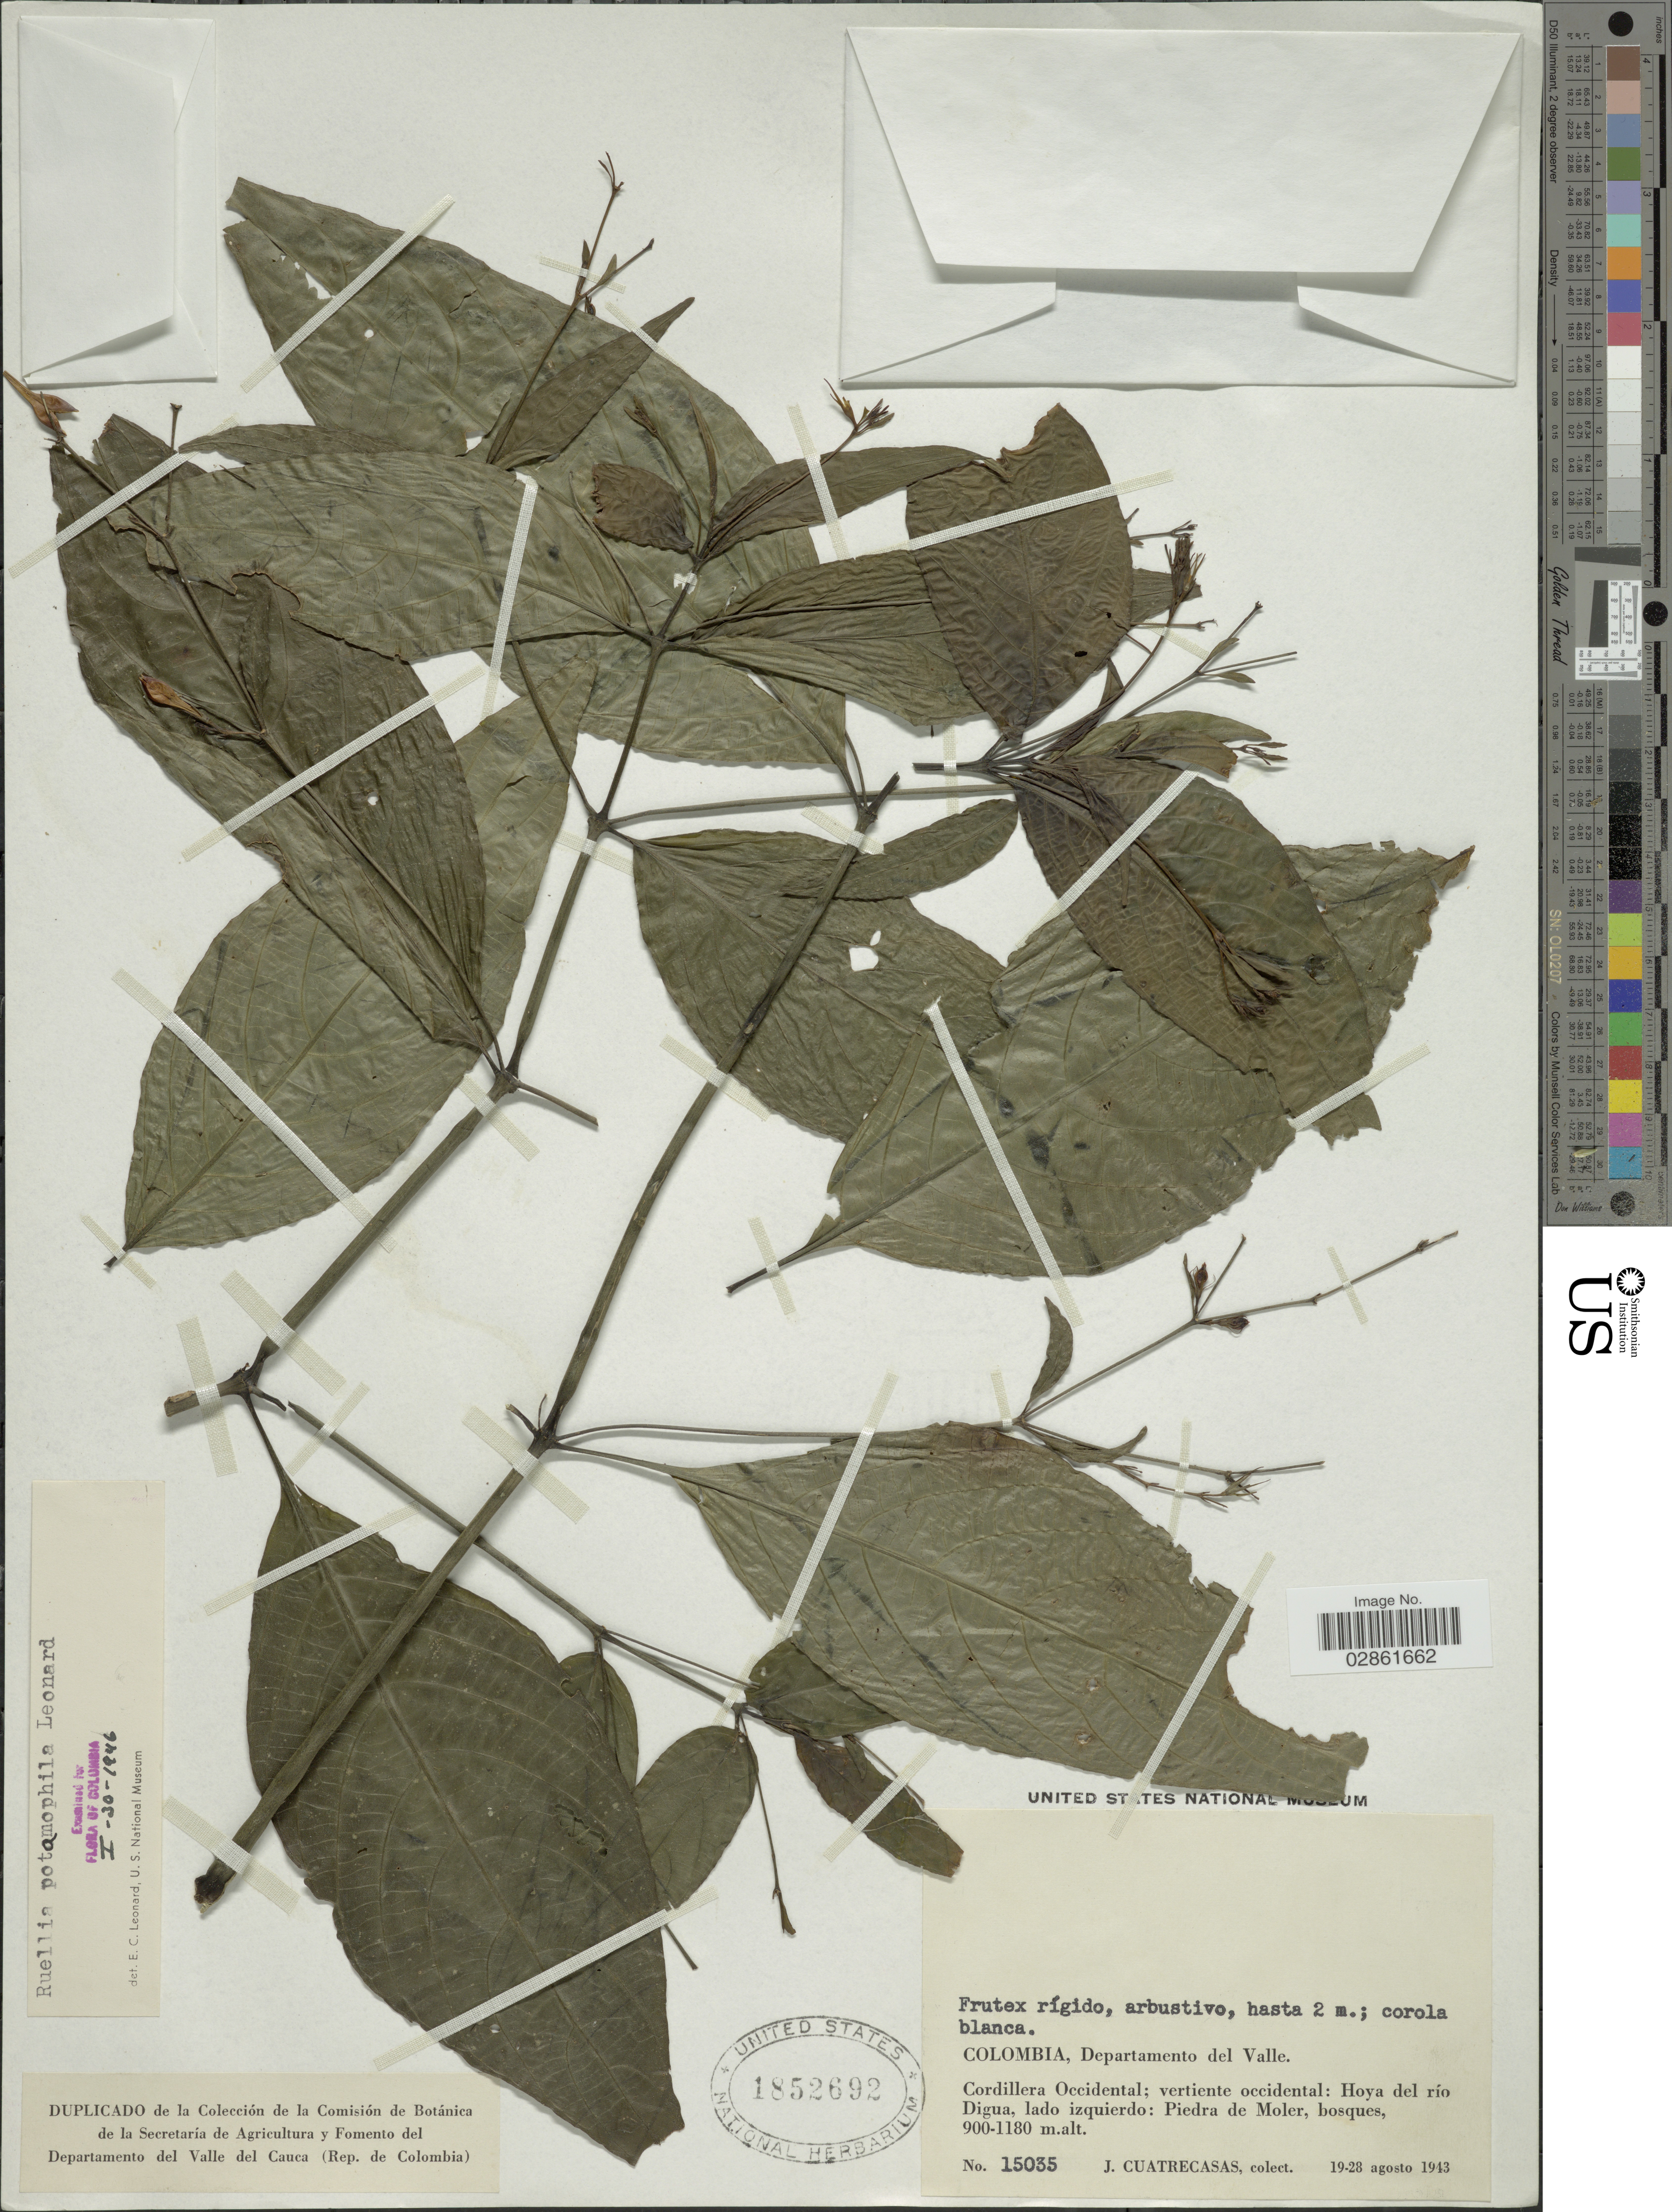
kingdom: Plantae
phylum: Tracheophyta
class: Magnoliopsida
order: Lamiales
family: Acanthaceae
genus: Ruellia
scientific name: Ruellia potamophila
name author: Leonard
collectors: J. Cuatrecasas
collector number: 15035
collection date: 1943-08-19/1943-08-28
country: Colombia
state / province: Valle del Cauca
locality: Departamento del Valle. Cordillera Occidental; vertiente occidental: Hoya del río Digua, lado izquierdo: Piedra de Moler.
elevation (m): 900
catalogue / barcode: US 1852692